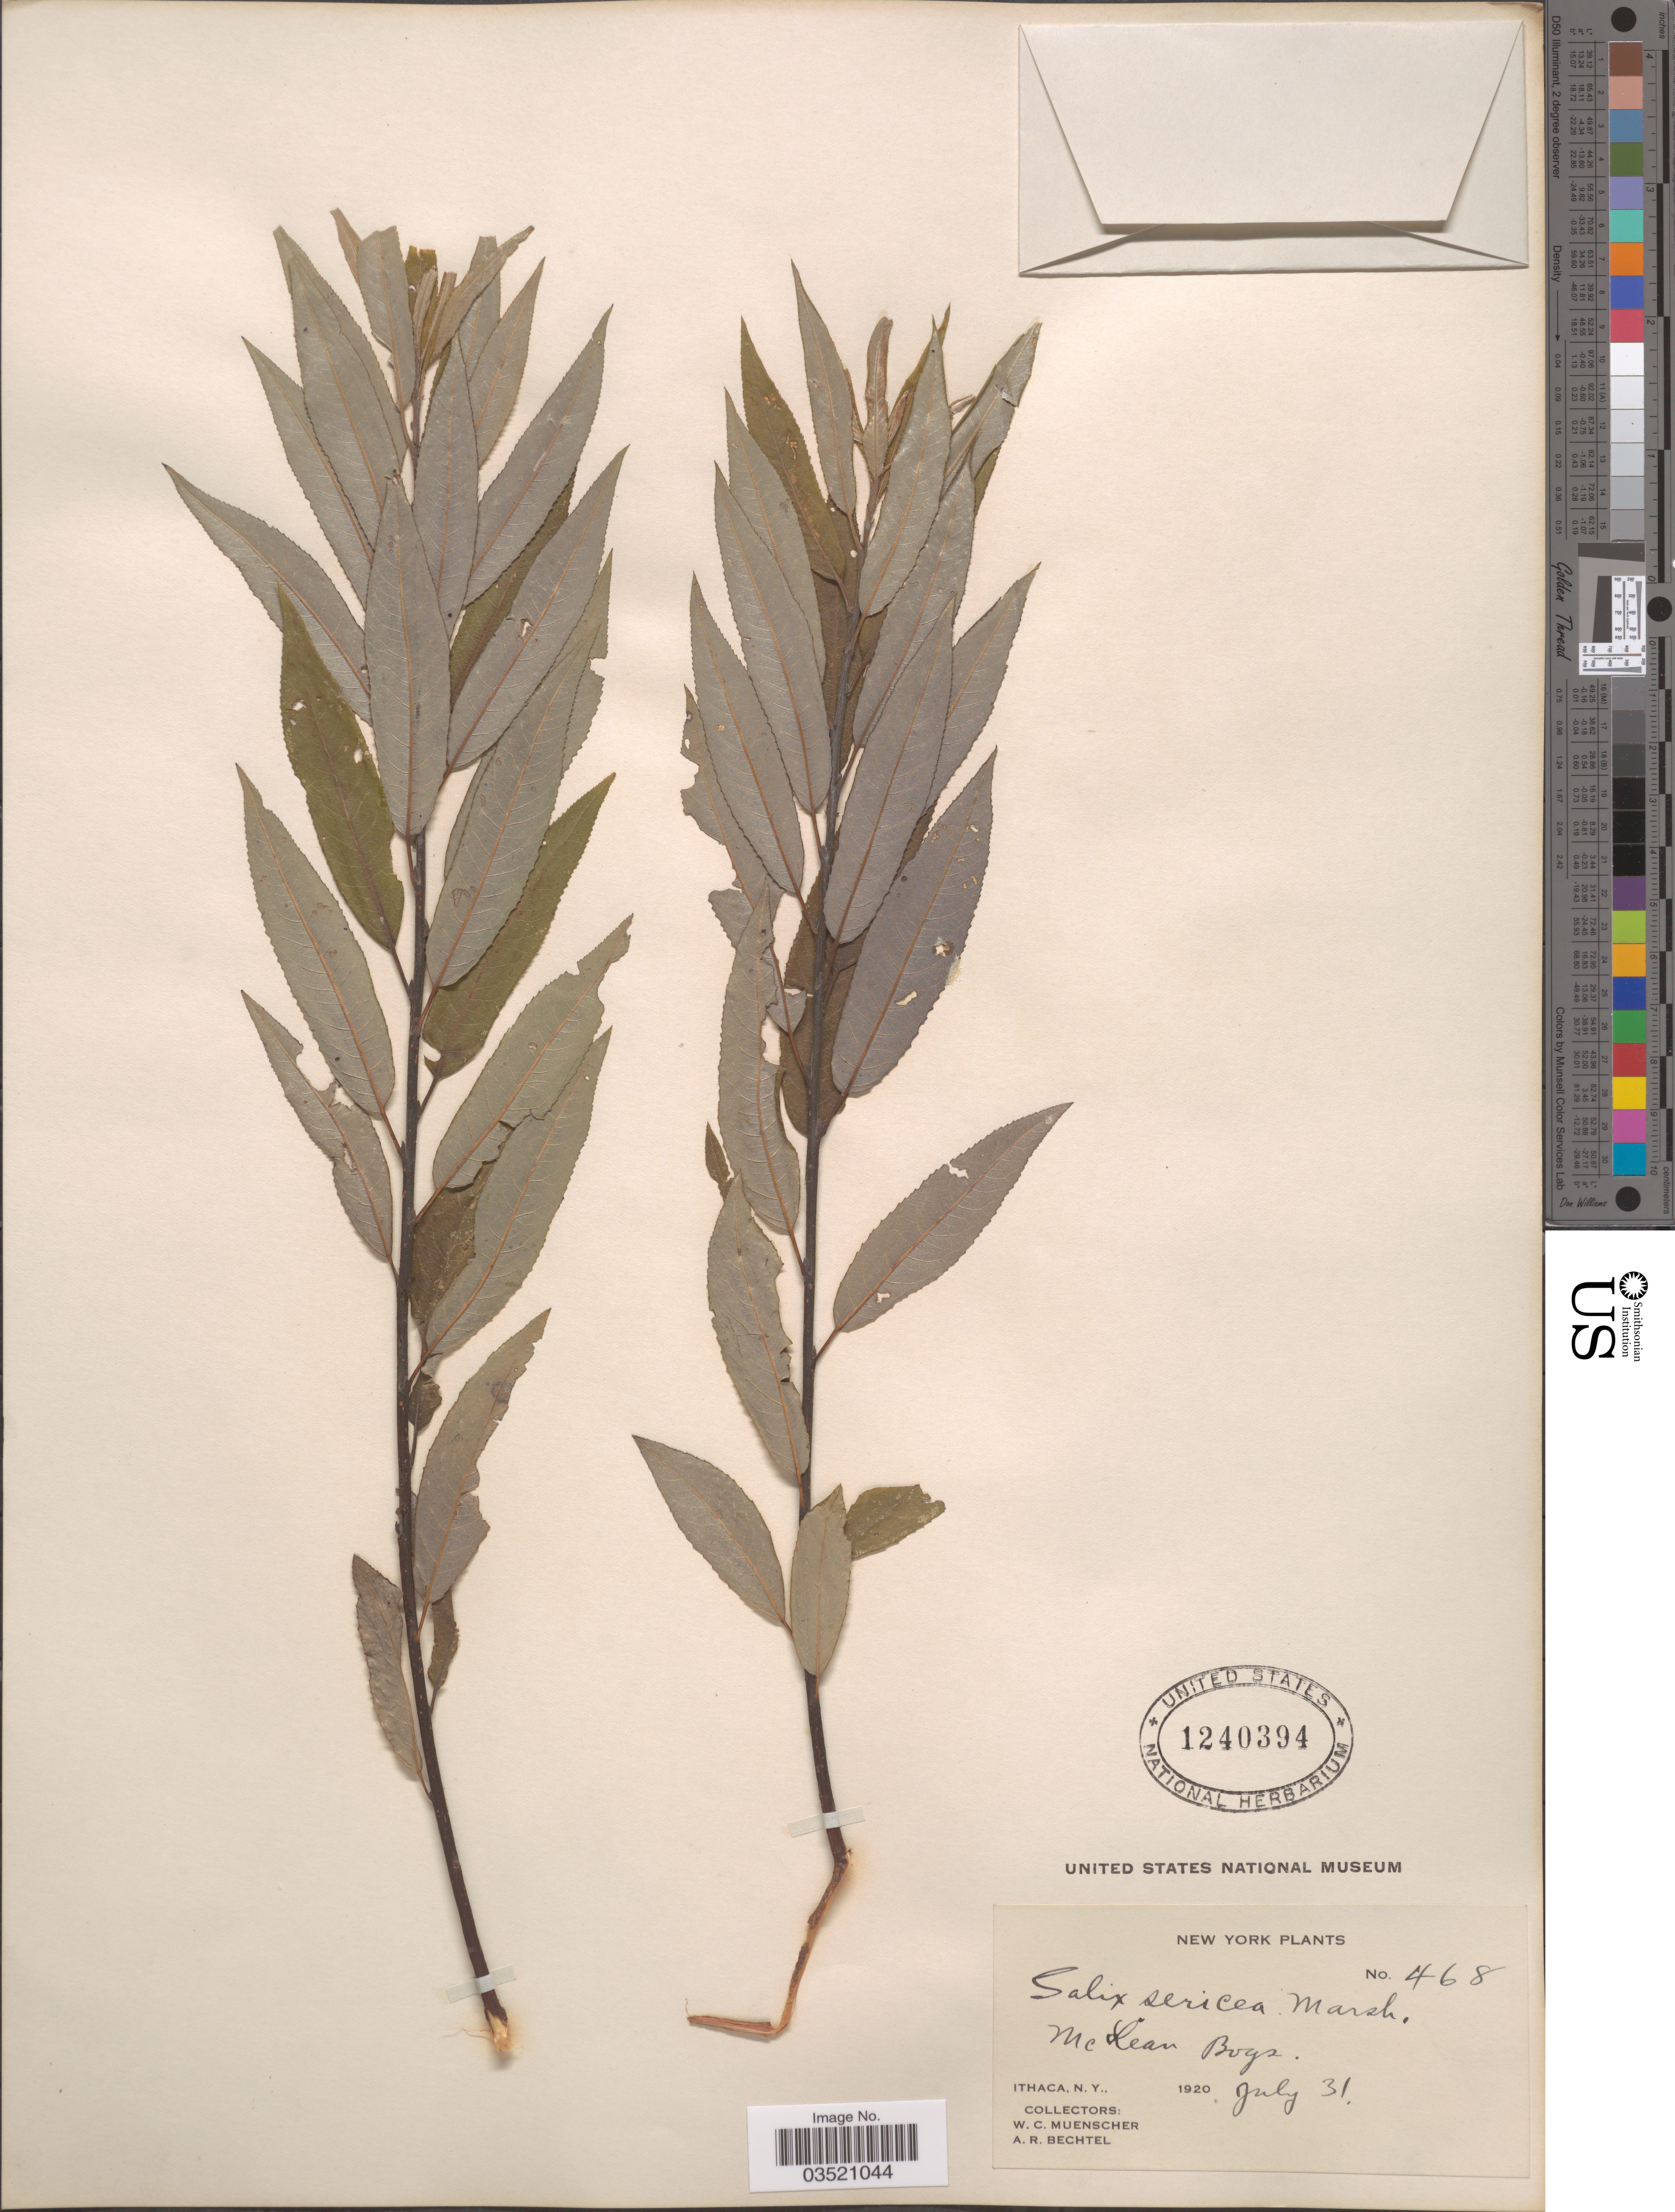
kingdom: Plantae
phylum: Tracheophyta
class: Magnoliopsida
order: Malpighiales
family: Salicaceae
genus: Salix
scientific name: Salix sericea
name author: Marshall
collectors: W. Muenscher & A. Bechtel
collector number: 468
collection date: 1920-07-31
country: United States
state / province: New York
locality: McLean Bogs. Ithaca.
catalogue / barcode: US 1240394